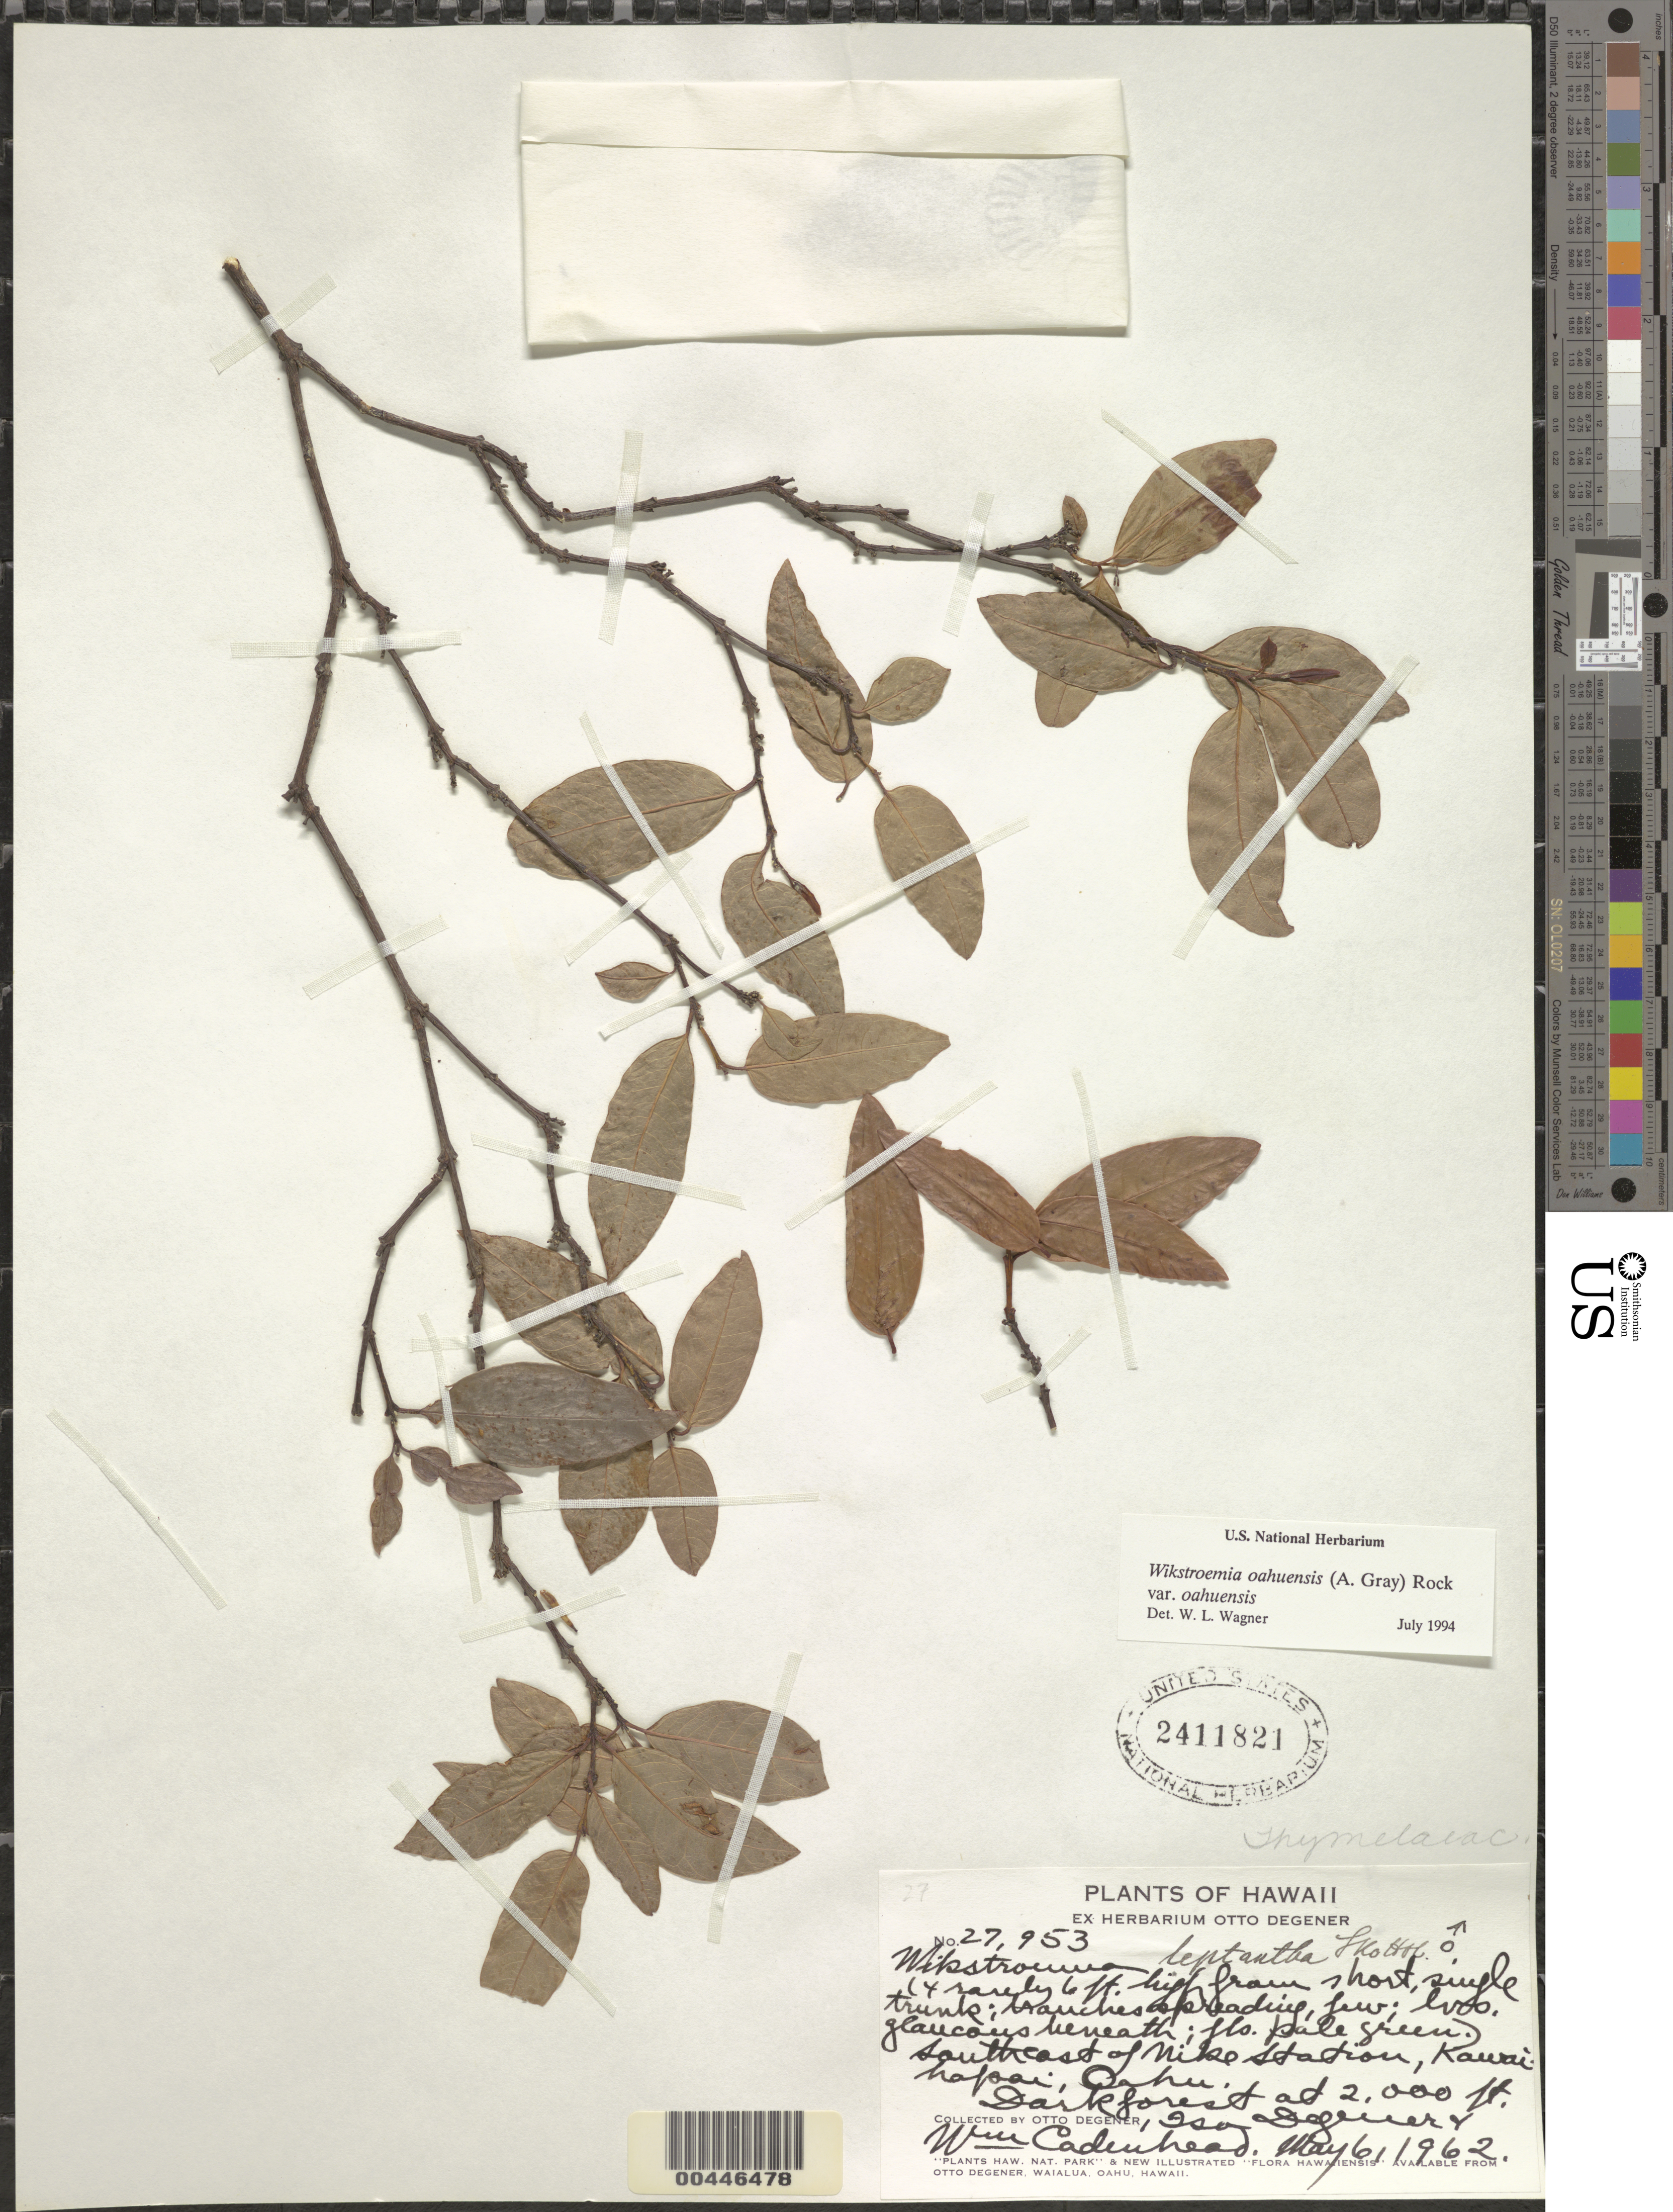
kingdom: Plantae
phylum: Tracheophyta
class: Magnoliopsida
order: Malvales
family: Thymelaeaceae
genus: Wikstroemia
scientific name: Wikstroemia oahuensis var. oahuensis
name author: (A. Gray) Rock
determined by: Wagner, W. L., (BOT), Smithsonian Institution - National Museum of Natural History (UNITED STATES)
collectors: O. Degener, W. Cadenhead & I. Degener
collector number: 27953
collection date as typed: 6 May 1962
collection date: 1962-05-06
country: United States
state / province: Hawaii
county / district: Honolulu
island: Oahu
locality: SE of Nike Station, Kawaihapai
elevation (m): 610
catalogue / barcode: US 2411821